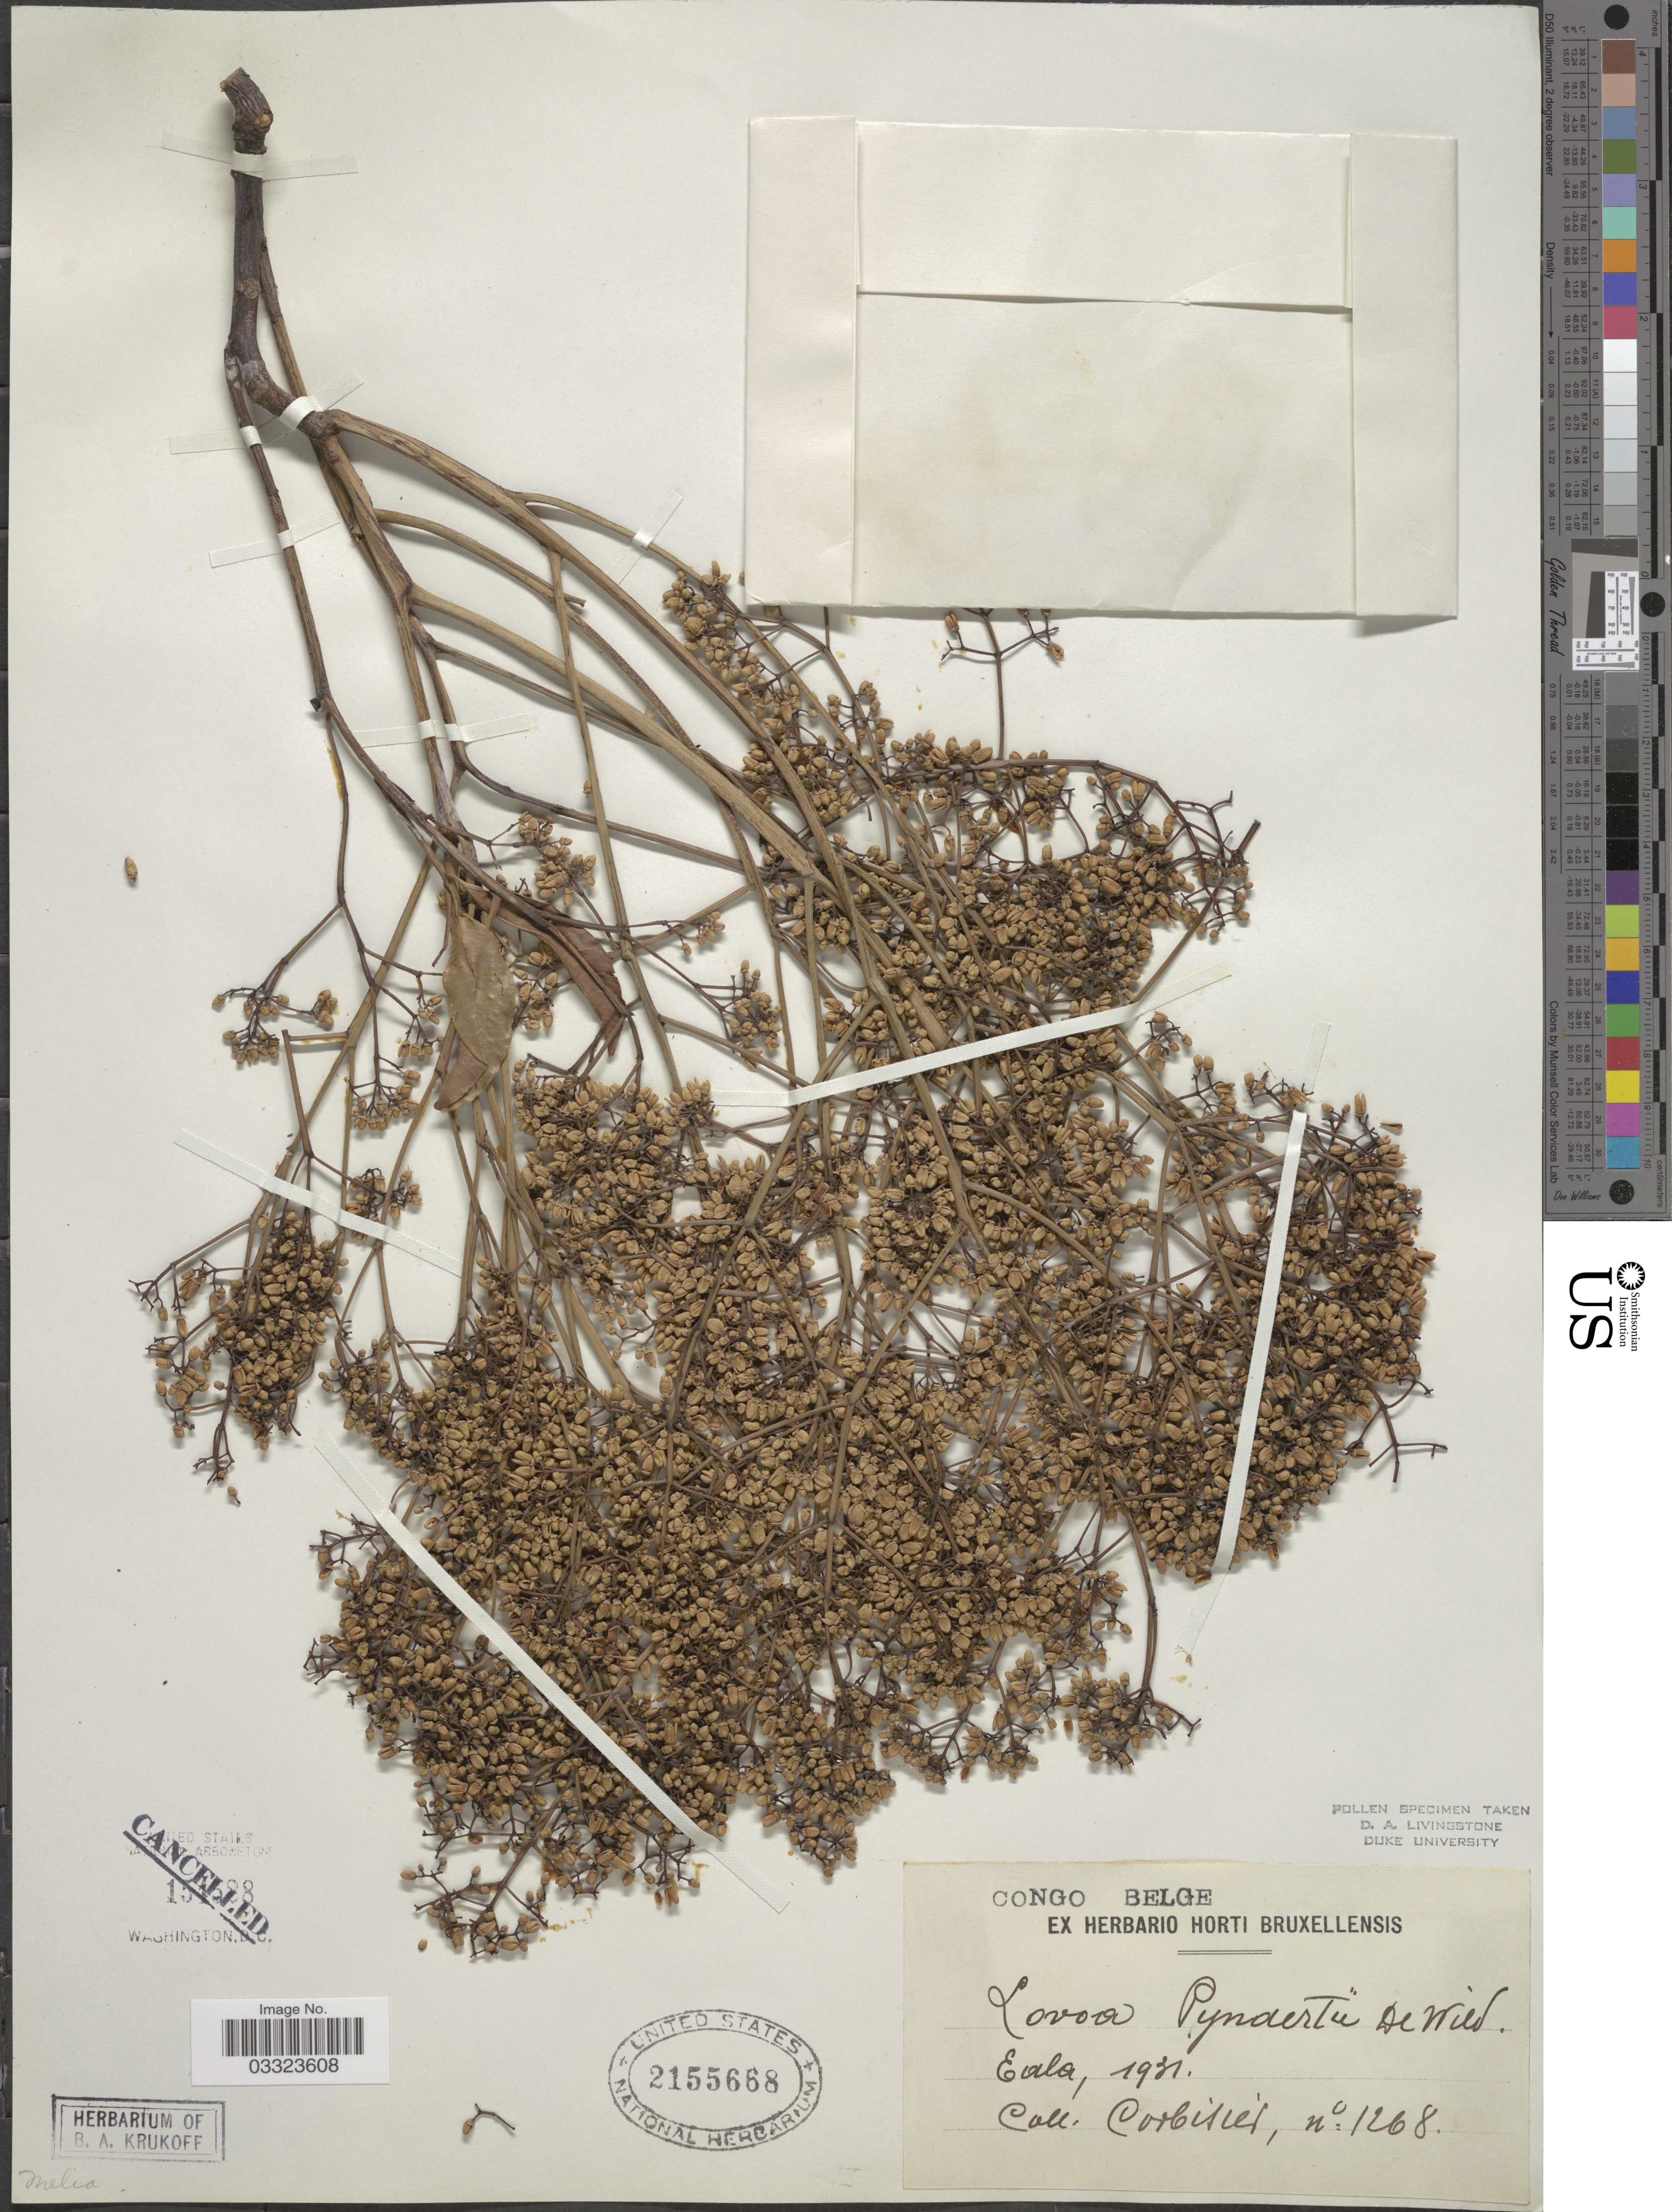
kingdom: Plantae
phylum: Tracheophyta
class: Magnoliopsida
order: Sapindales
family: Meliaceae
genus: Lovoa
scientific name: Lovoa pynaertii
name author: De Wild.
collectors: -. Corbisier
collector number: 1268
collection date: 1931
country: Congo, Democratic Republic of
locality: Congo Belge. Eala.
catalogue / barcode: US 2155668